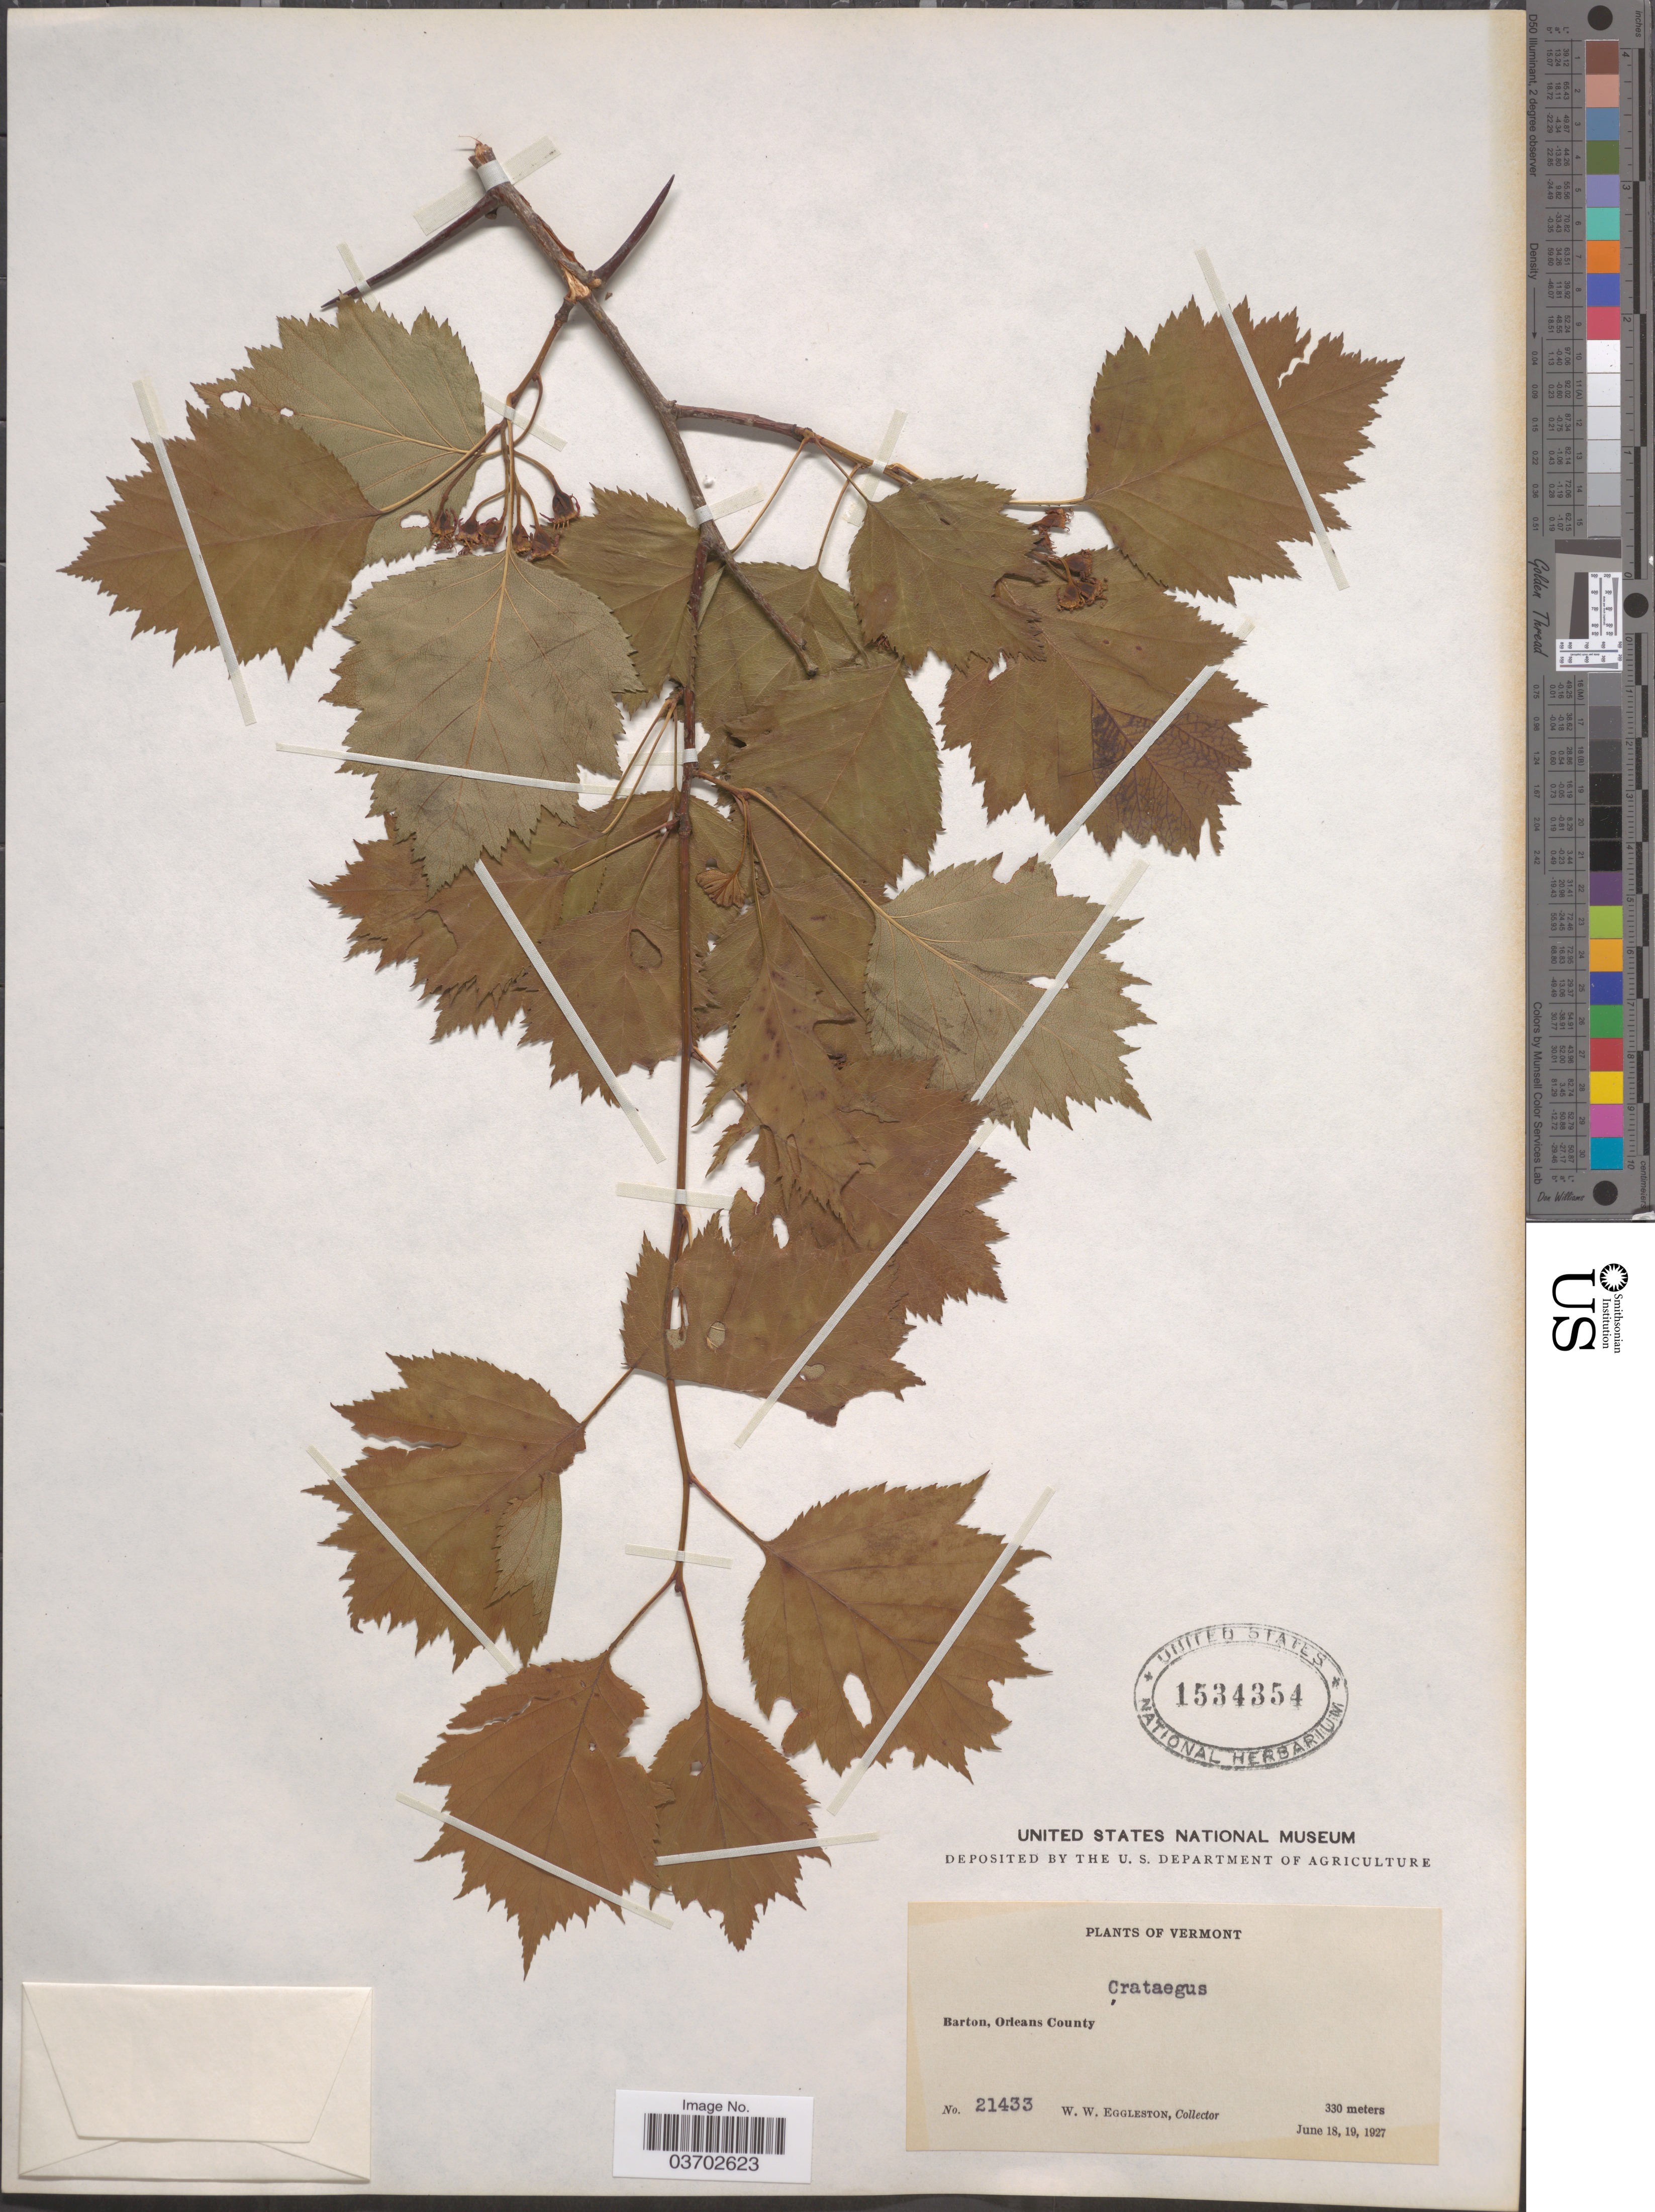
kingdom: Plantae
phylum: Tracheophyta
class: Magnoliopsida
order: Rosales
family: Rosaceae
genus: Crataegus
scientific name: Crataegus sp.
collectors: W. W. Eggleston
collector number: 21433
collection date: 1927-06-18/1927-06-19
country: United States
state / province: Vermont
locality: Barton, Orleans County.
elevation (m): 330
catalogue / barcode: US 1534354